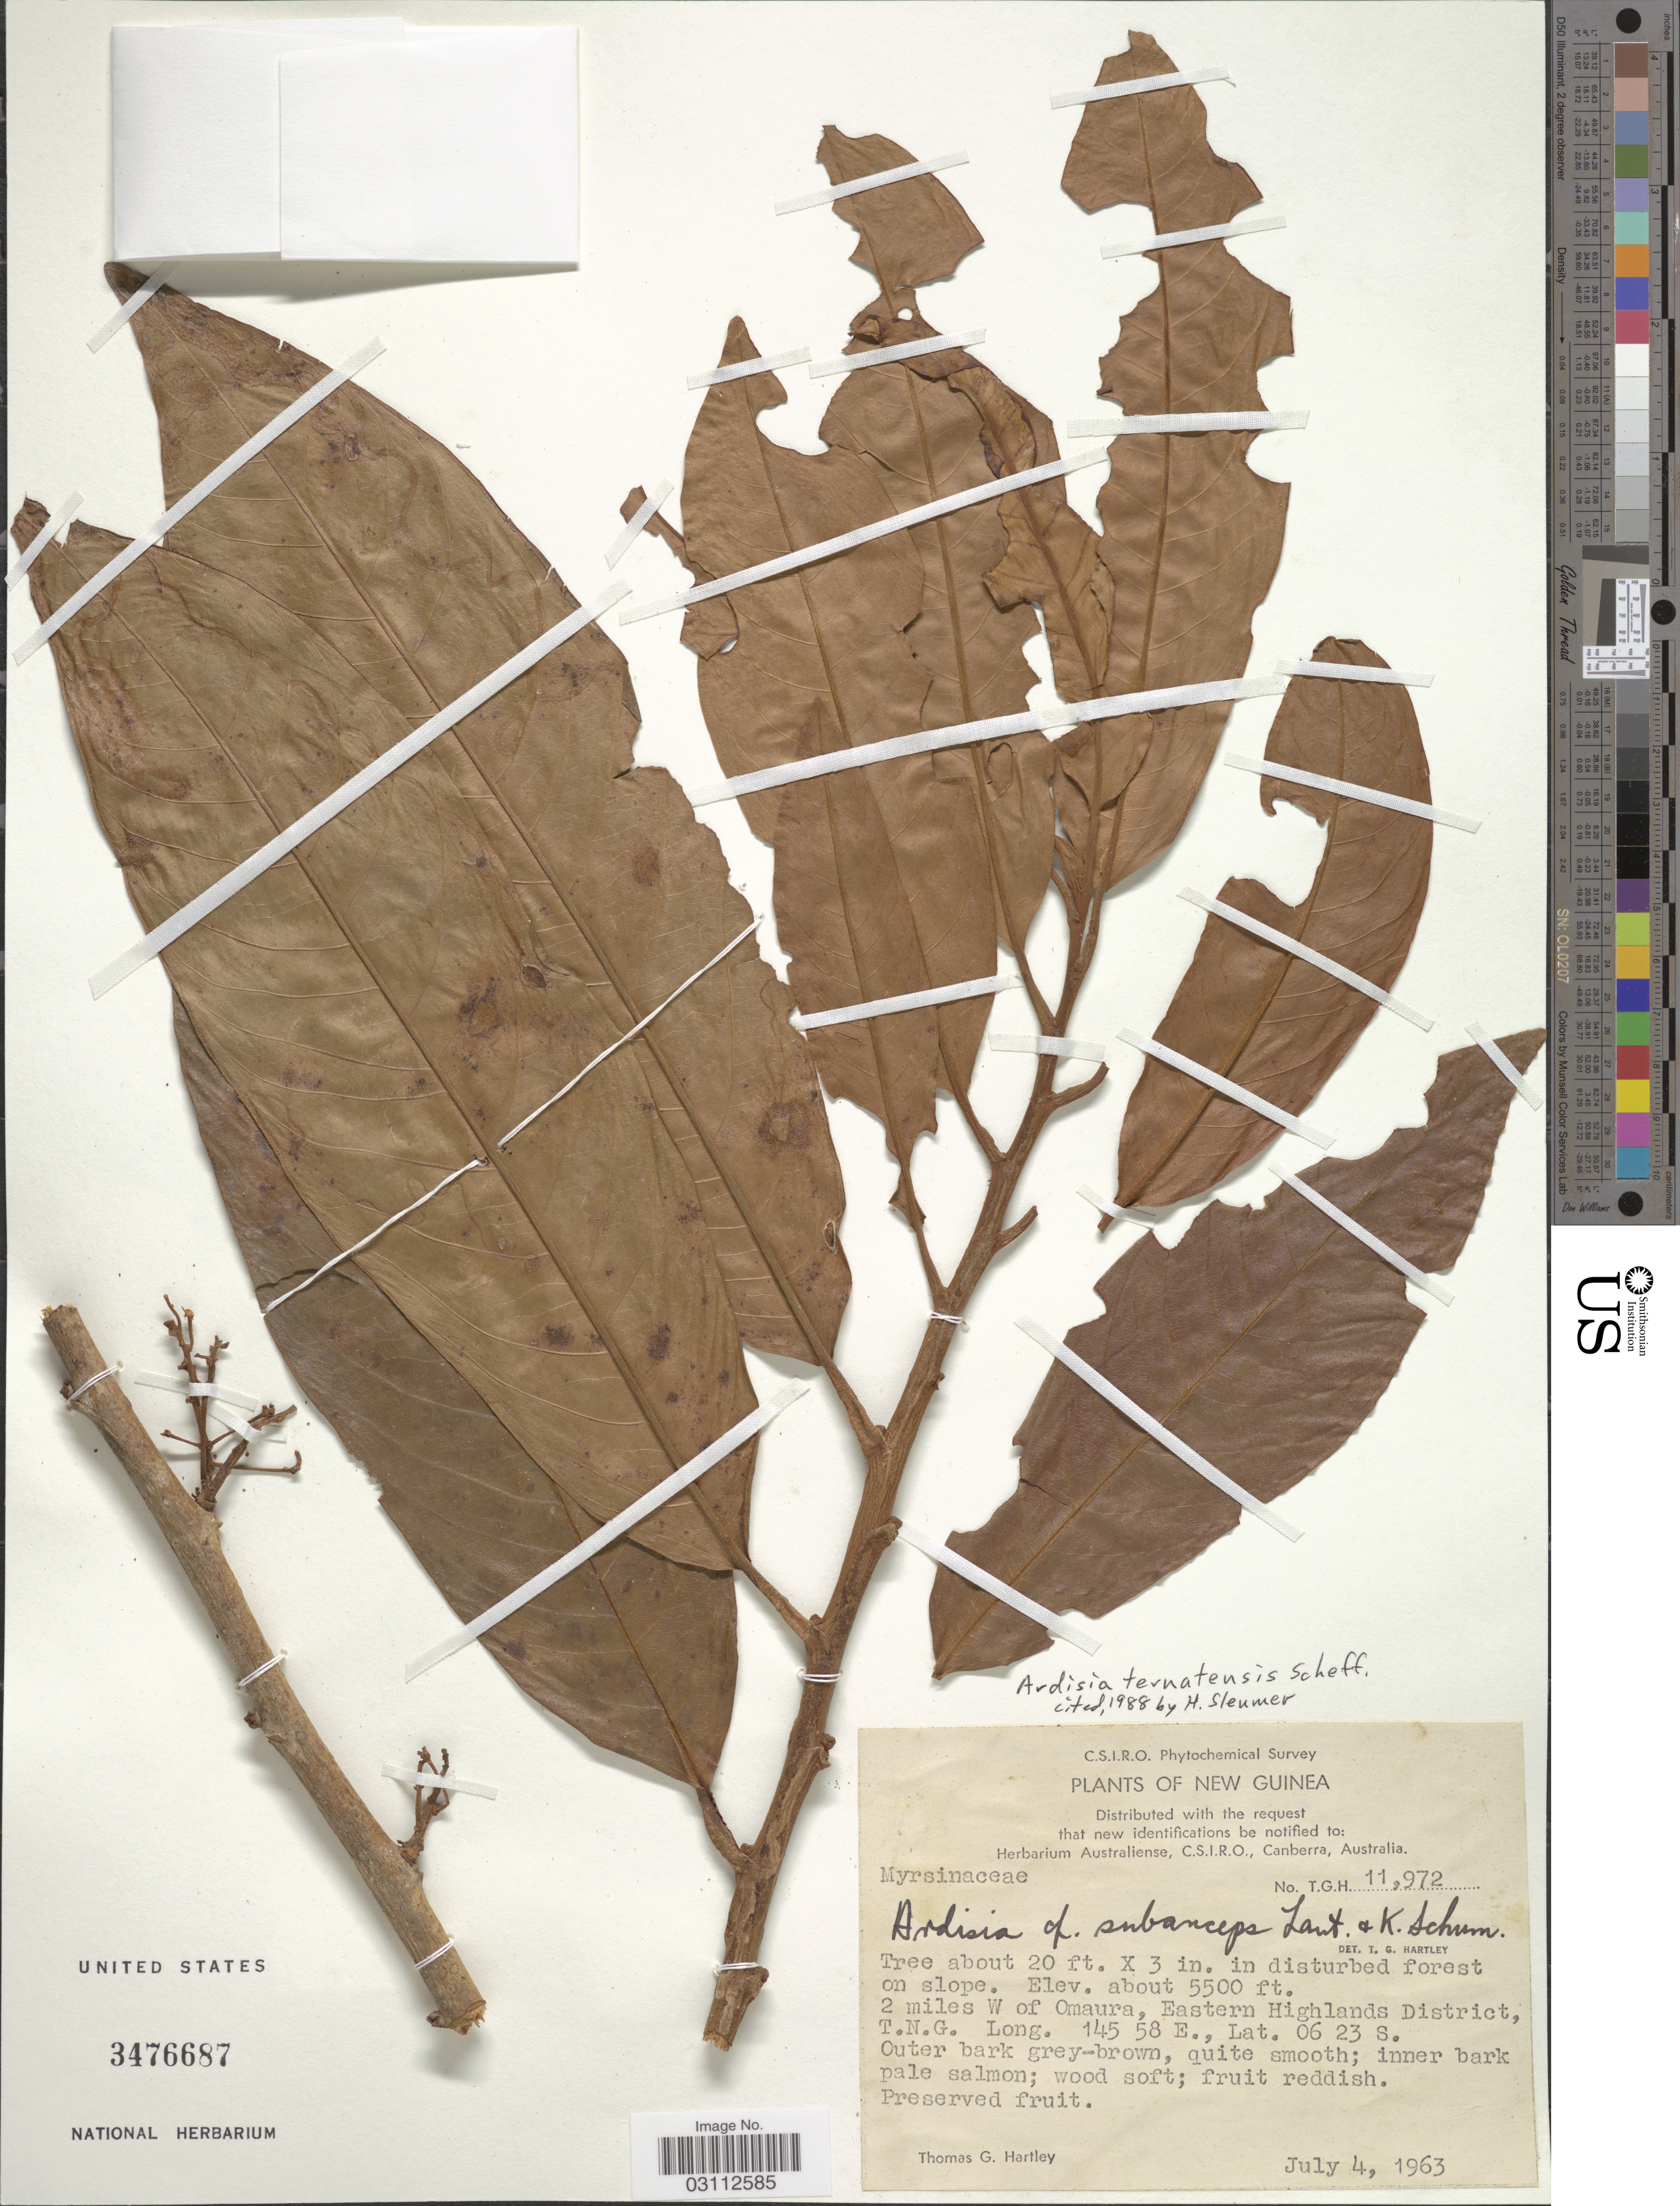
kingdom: Plantae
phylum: Tracheophyta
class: Magnoliopsida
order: Ericales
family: Primulaceae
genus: Ardisia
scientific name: Ardisia ternatensis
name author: Scheff.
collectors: T. G. Hartley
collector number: TGH11972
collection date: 1963-07-04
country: Papua New Guinea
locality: New Guinea, 2 miles W of Omaura, Eastern Highlands District, T.N.G.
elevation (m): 1676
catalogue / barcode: US 3476687